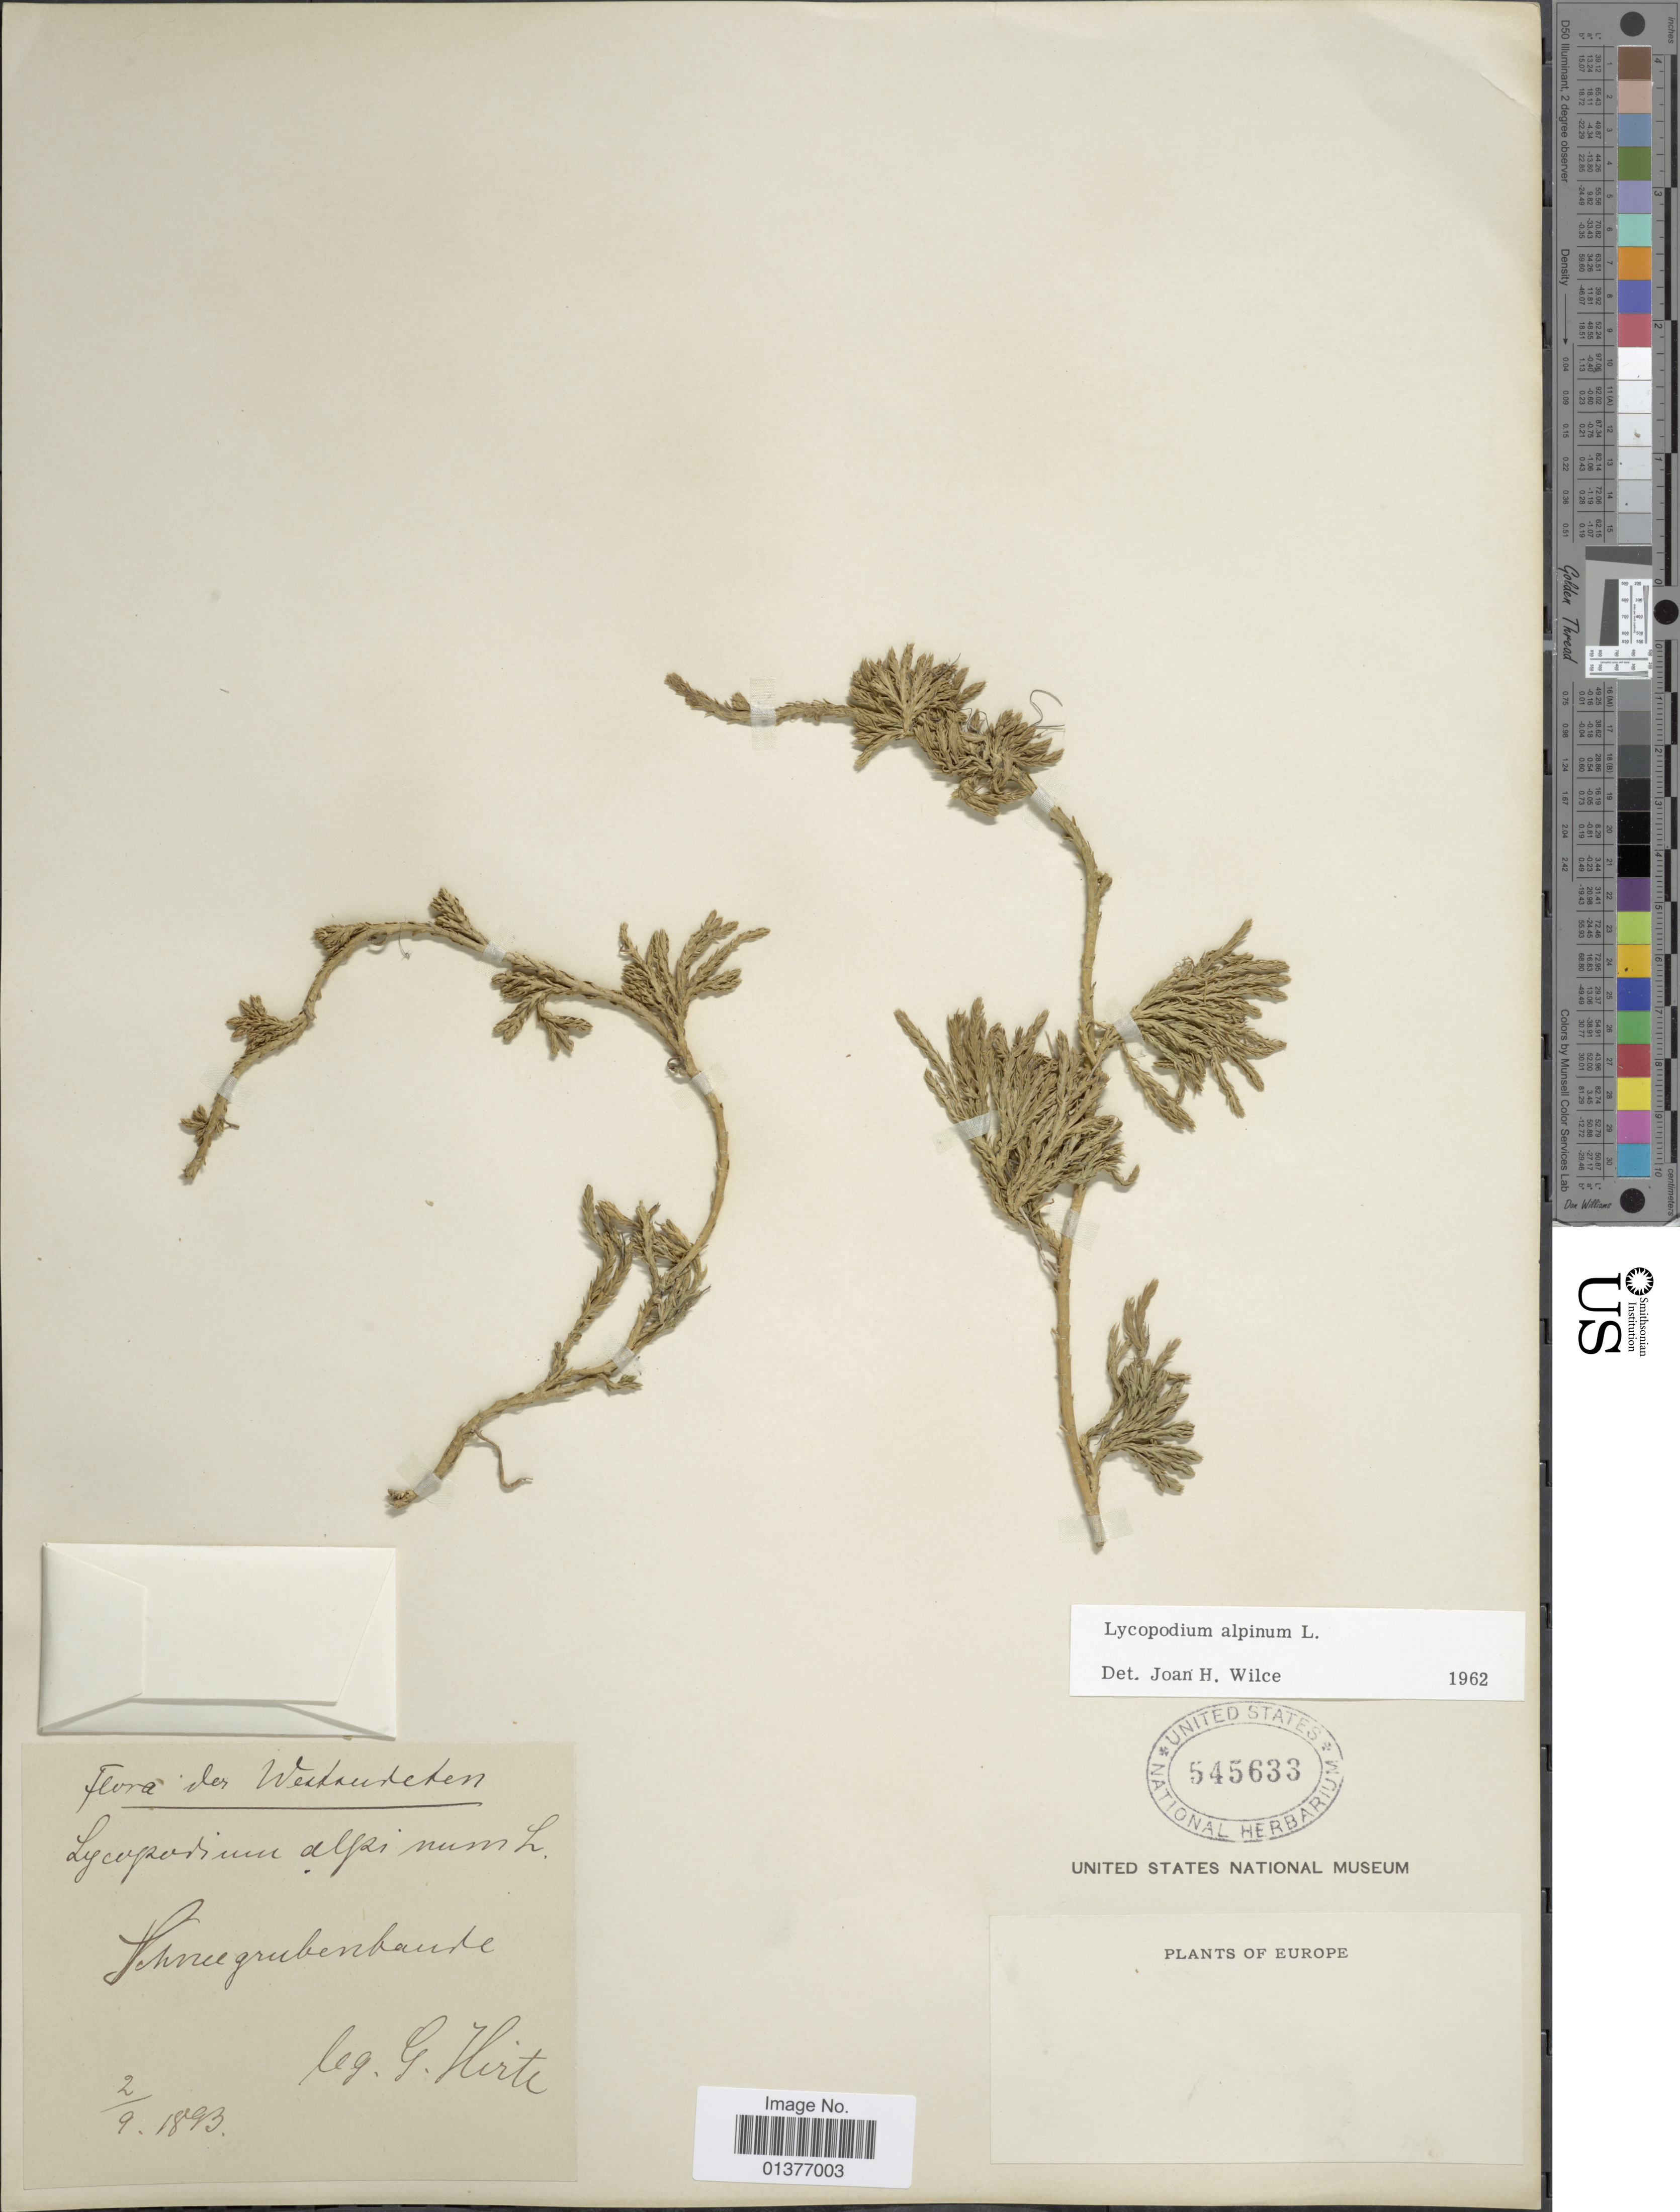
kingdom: Plantae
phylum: Tracheophyta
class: Lycopodiopsida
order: Lycopodiales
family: Lycopodiaceae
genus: Diphasiastrum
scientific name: Diphasiastrum alpinum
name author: (L.) Holub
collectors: G. Hirte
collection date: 1893-09-02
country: Poland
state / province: Dolnoslaskie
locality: Schneegrubenbaude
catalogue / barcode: US 545633